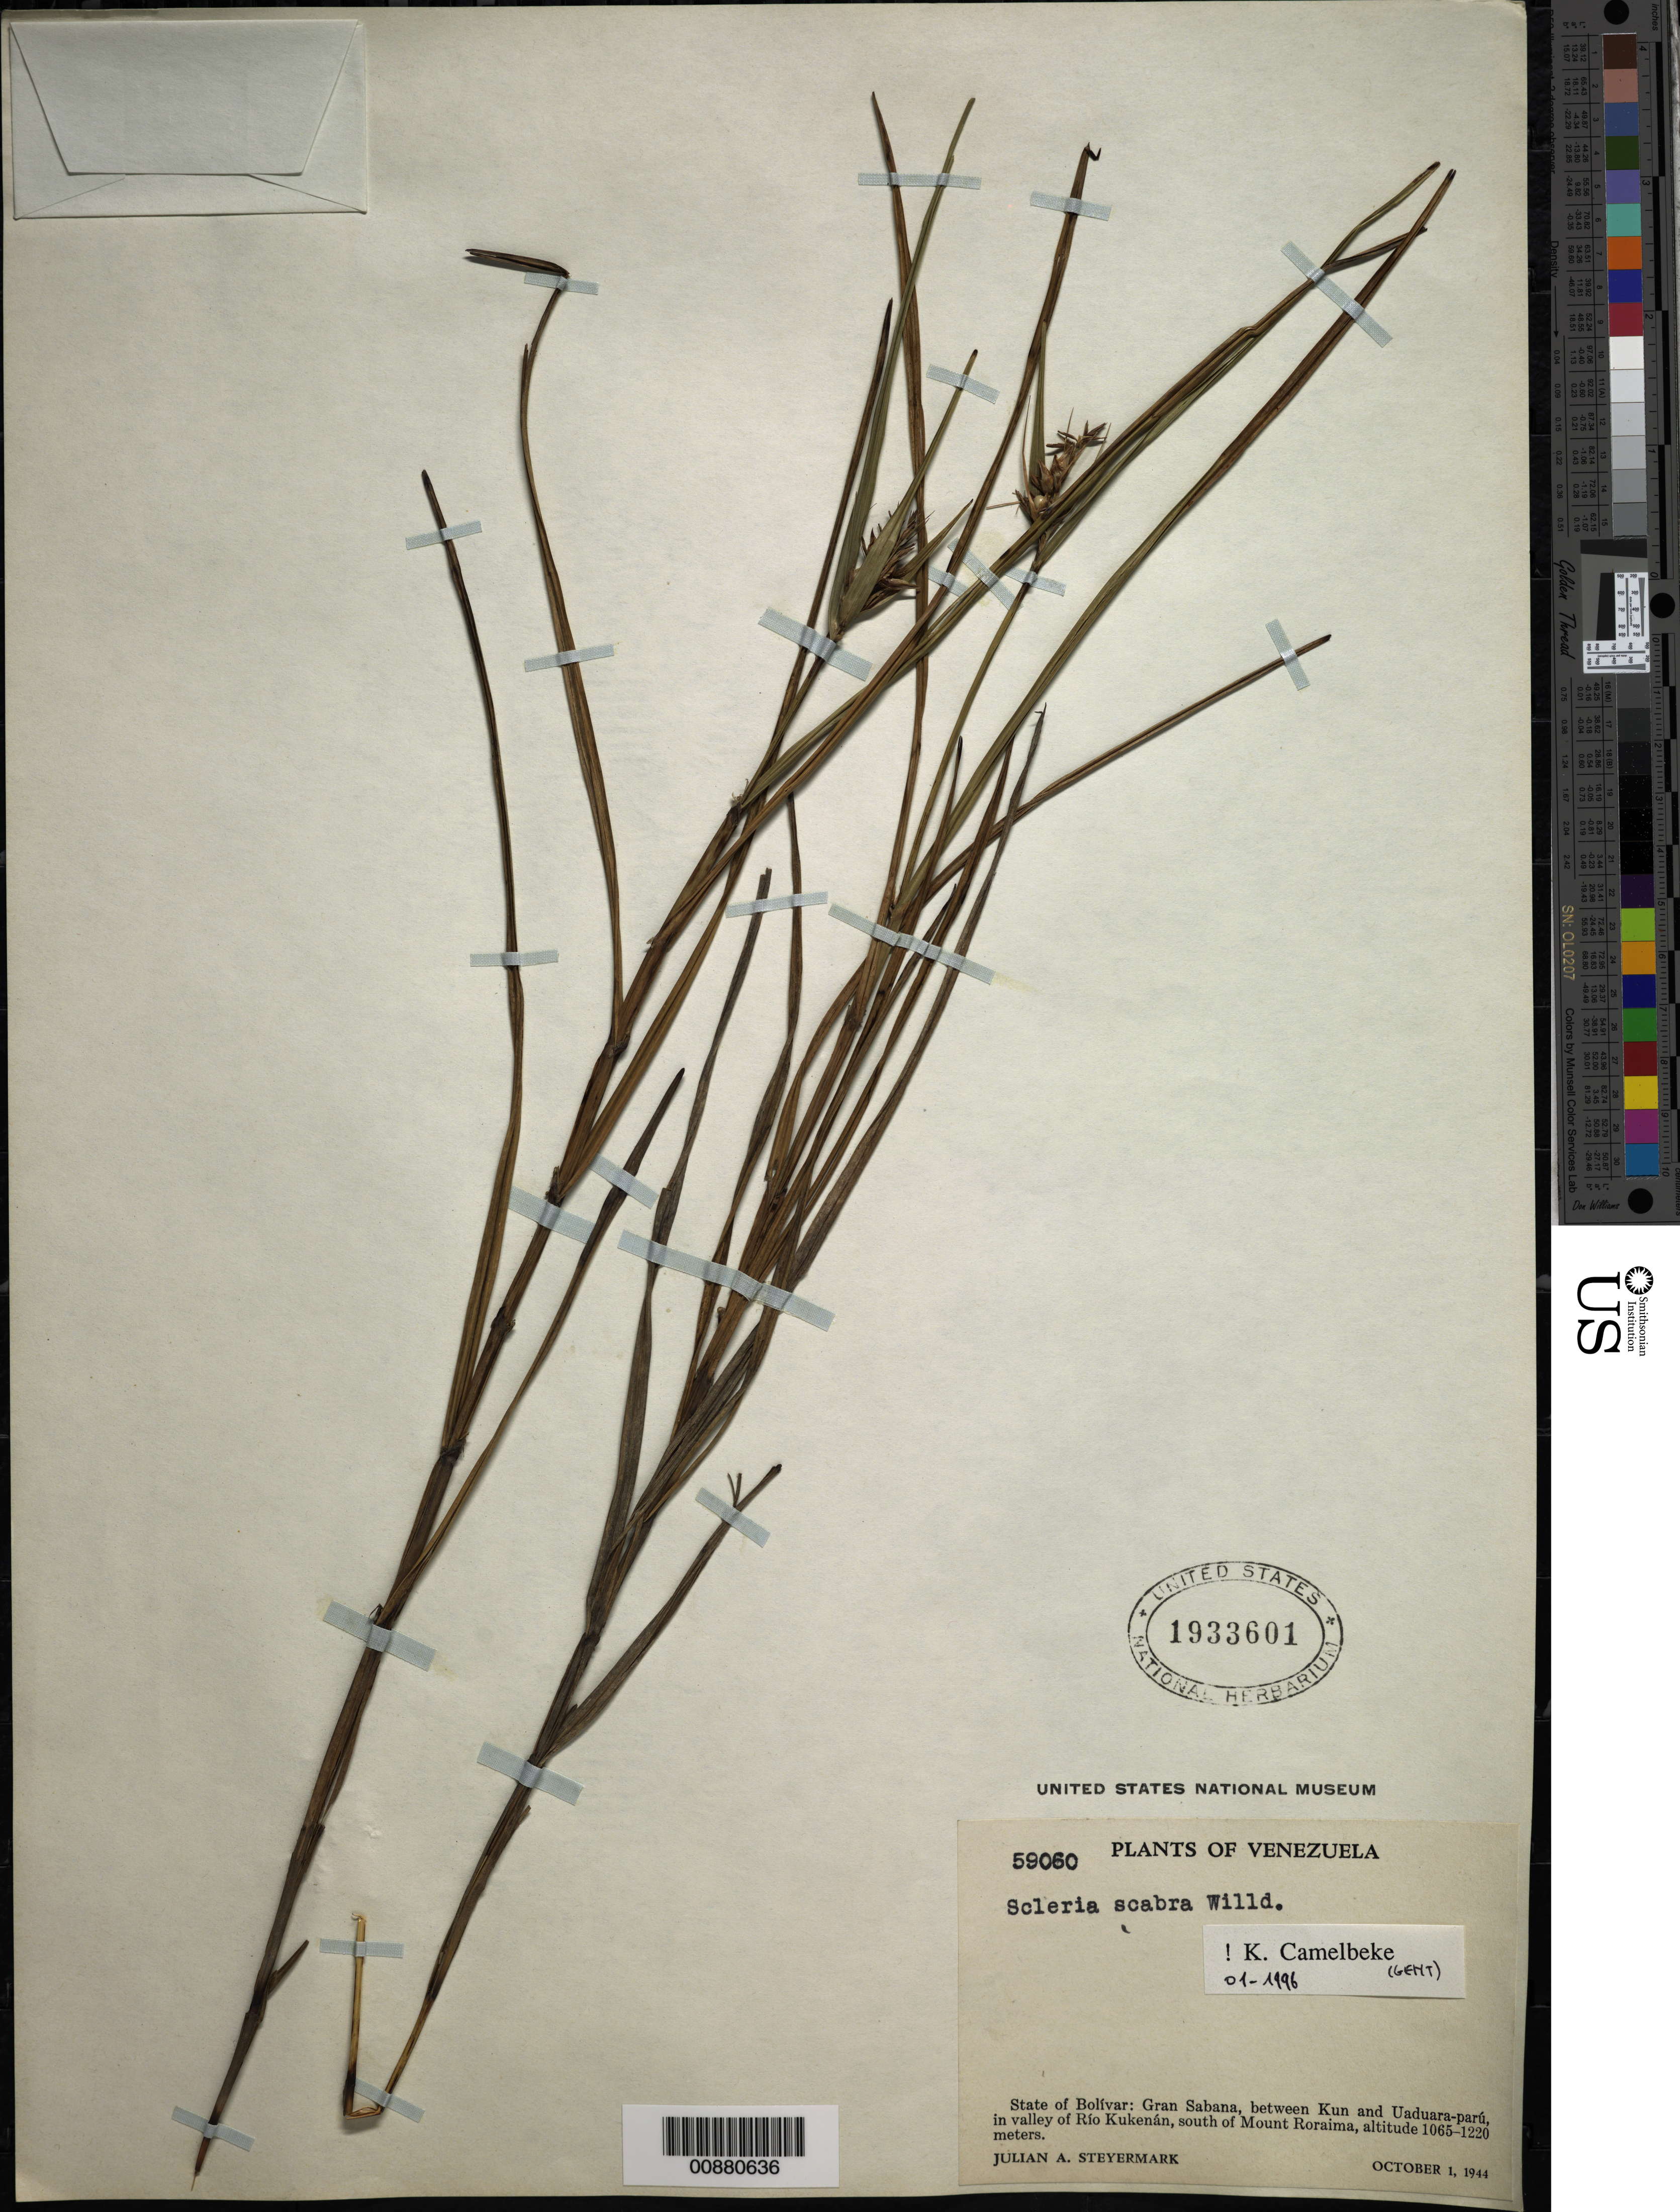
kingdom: Plantae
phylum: Tracheophyta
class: Liliopsida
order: Poales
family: Cyperaceae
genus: Scleria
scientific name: Scleria scabra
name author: Willd.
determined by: Camelbeke, K.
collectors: J. Steyermark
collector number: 59060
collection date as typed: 1-Oct-44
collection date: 1944-10-01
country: Venezuela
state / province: Bolívar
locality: Gran Sabana, between Kun and Uaduara-parú, Río Kukenán Valley, S of Mt. Roraima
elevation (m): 1065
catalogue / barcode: US 1933601